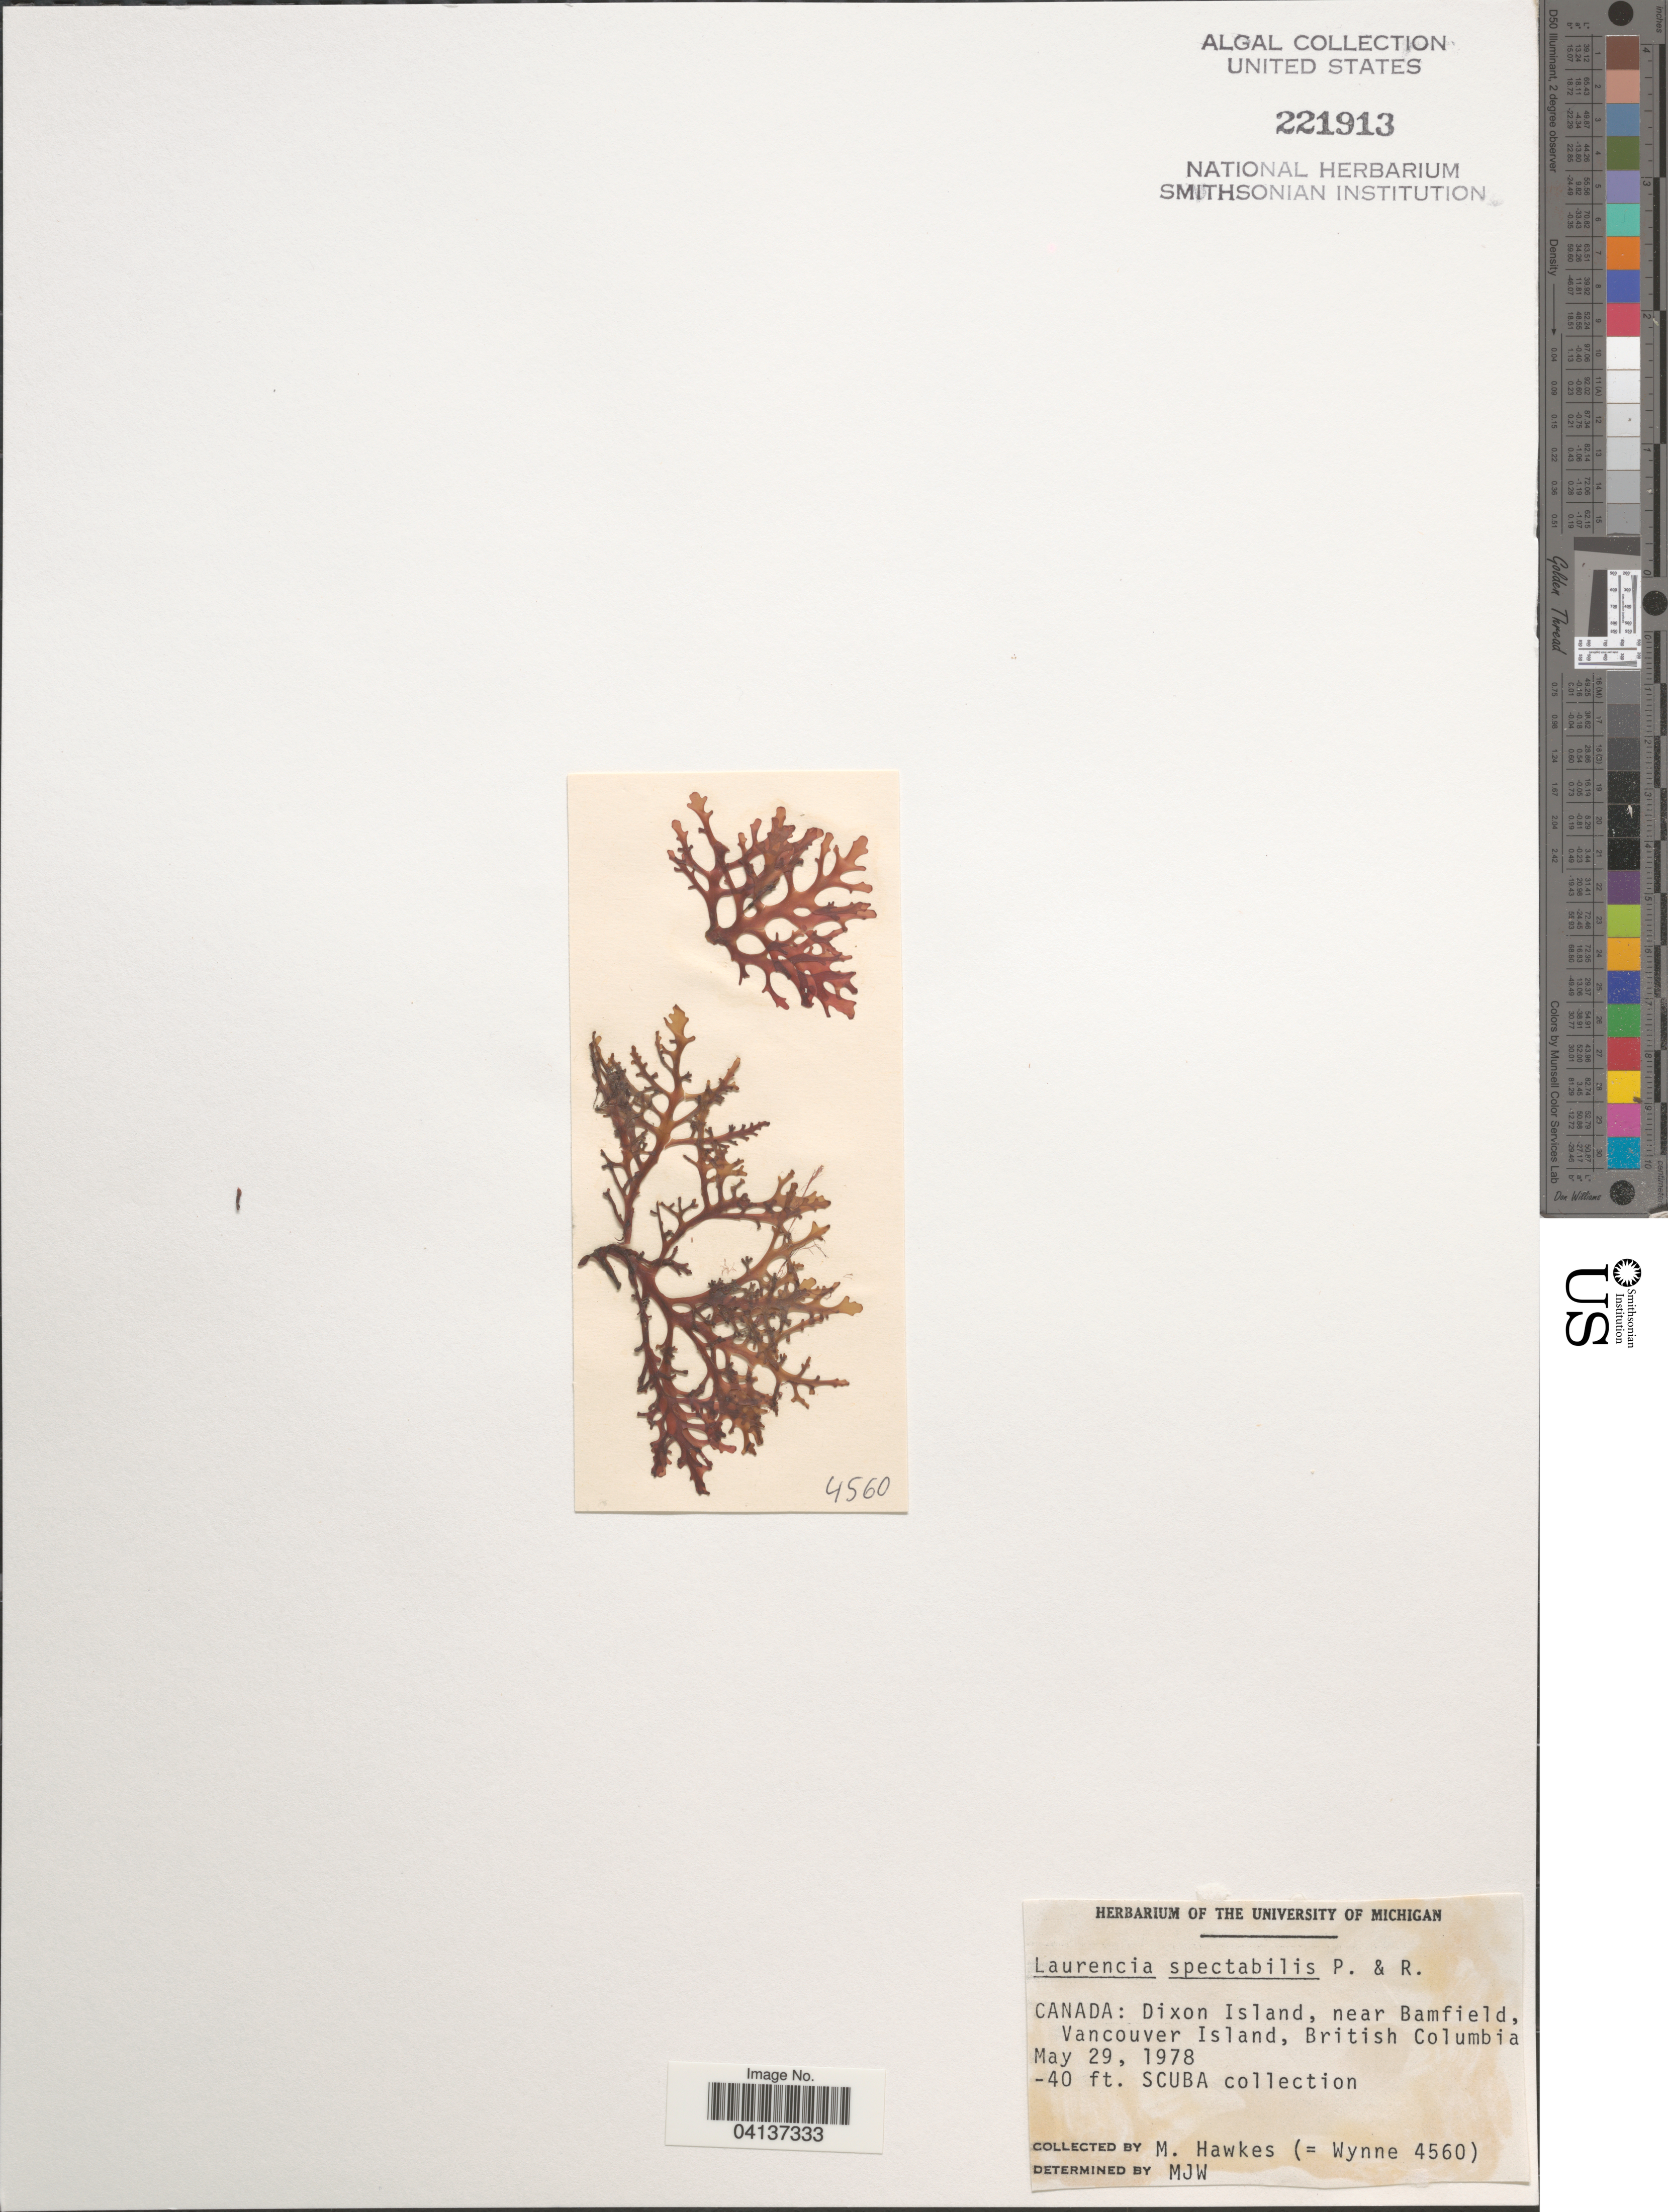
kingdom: Plantae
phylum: Rhodophyta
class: Florideophyceae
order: Ceramiales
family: Rhodomelaceae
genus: Laurencia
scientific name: Laurencia spectabilis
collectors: M. W. Hawkes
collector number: Wynne 4560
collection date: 1978-05-29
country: Canada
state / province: British Columbia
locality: Dixon Island, near Bamfield, Vancouver Island.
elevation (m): -12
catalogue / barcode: US 221913